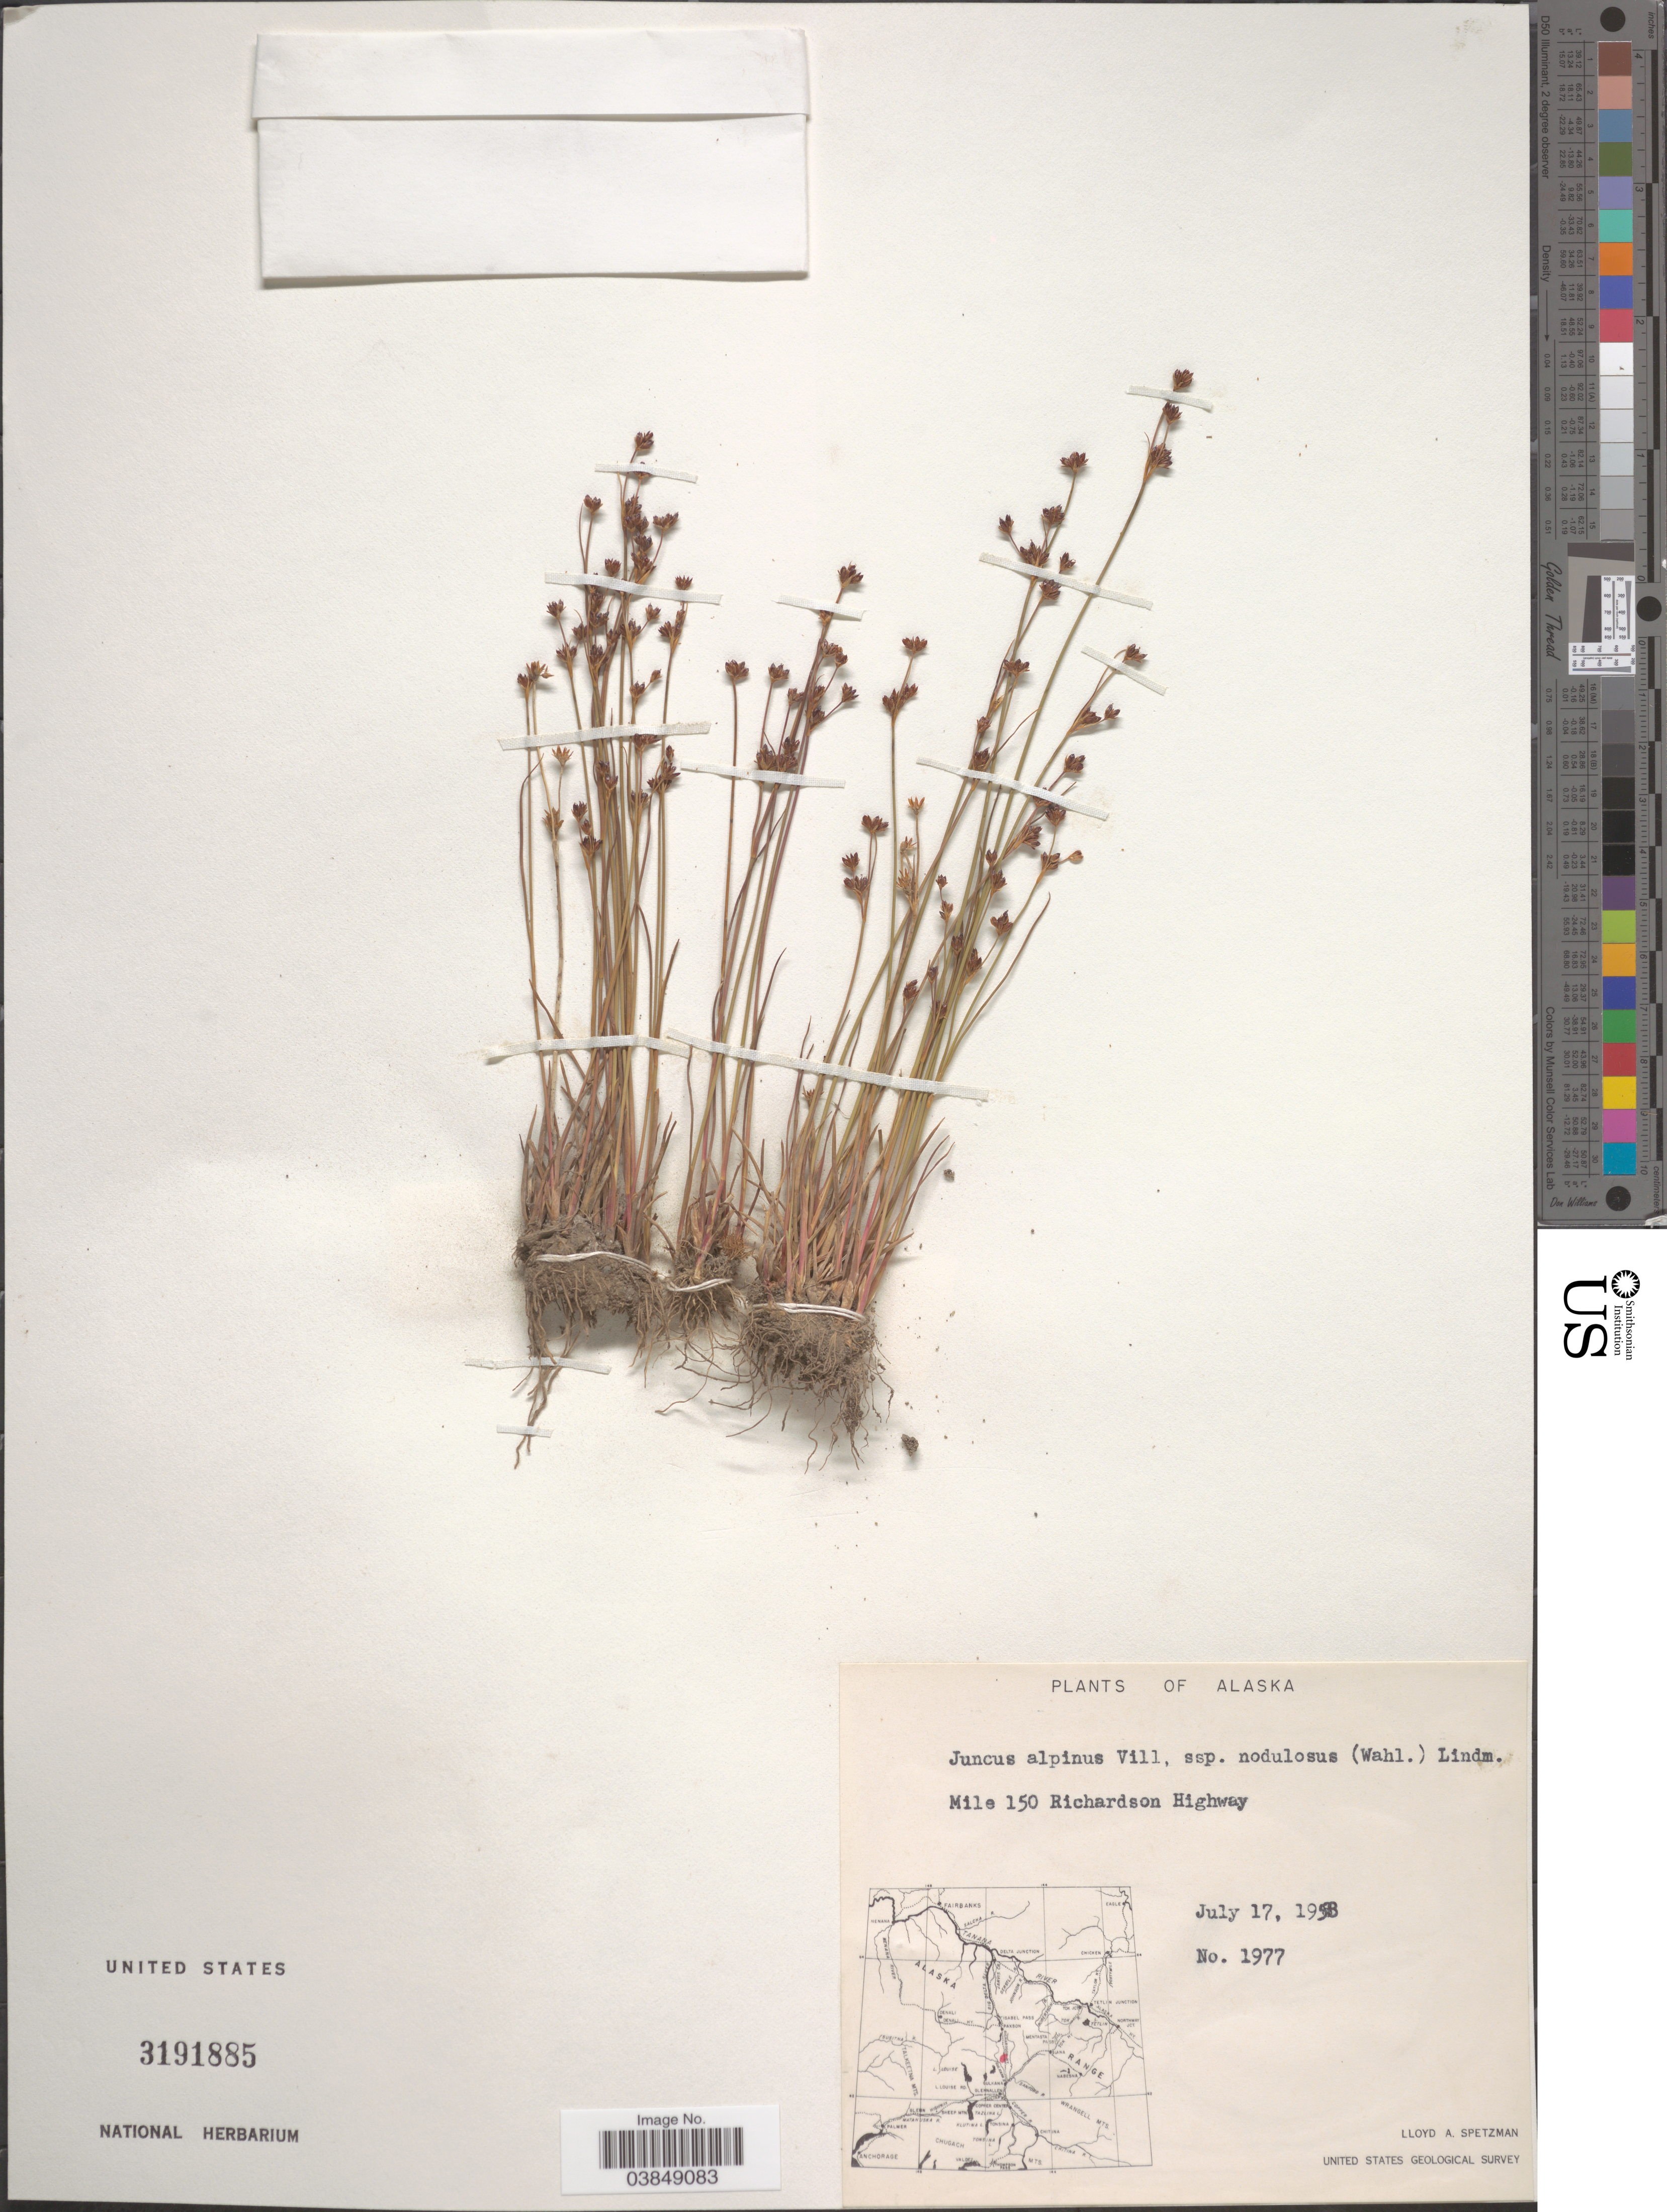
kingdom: Plantae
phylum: Tracheophyta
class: Liliopsida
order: Poales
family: Juncaceae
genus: Juncus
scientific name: Juncus alpinus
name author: Vill.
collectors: L. Spetzman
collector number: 1977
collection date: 1958-07-17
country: United States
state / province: Alaska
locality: Mile 150 Richardson Highway.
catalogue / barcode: US 3191885